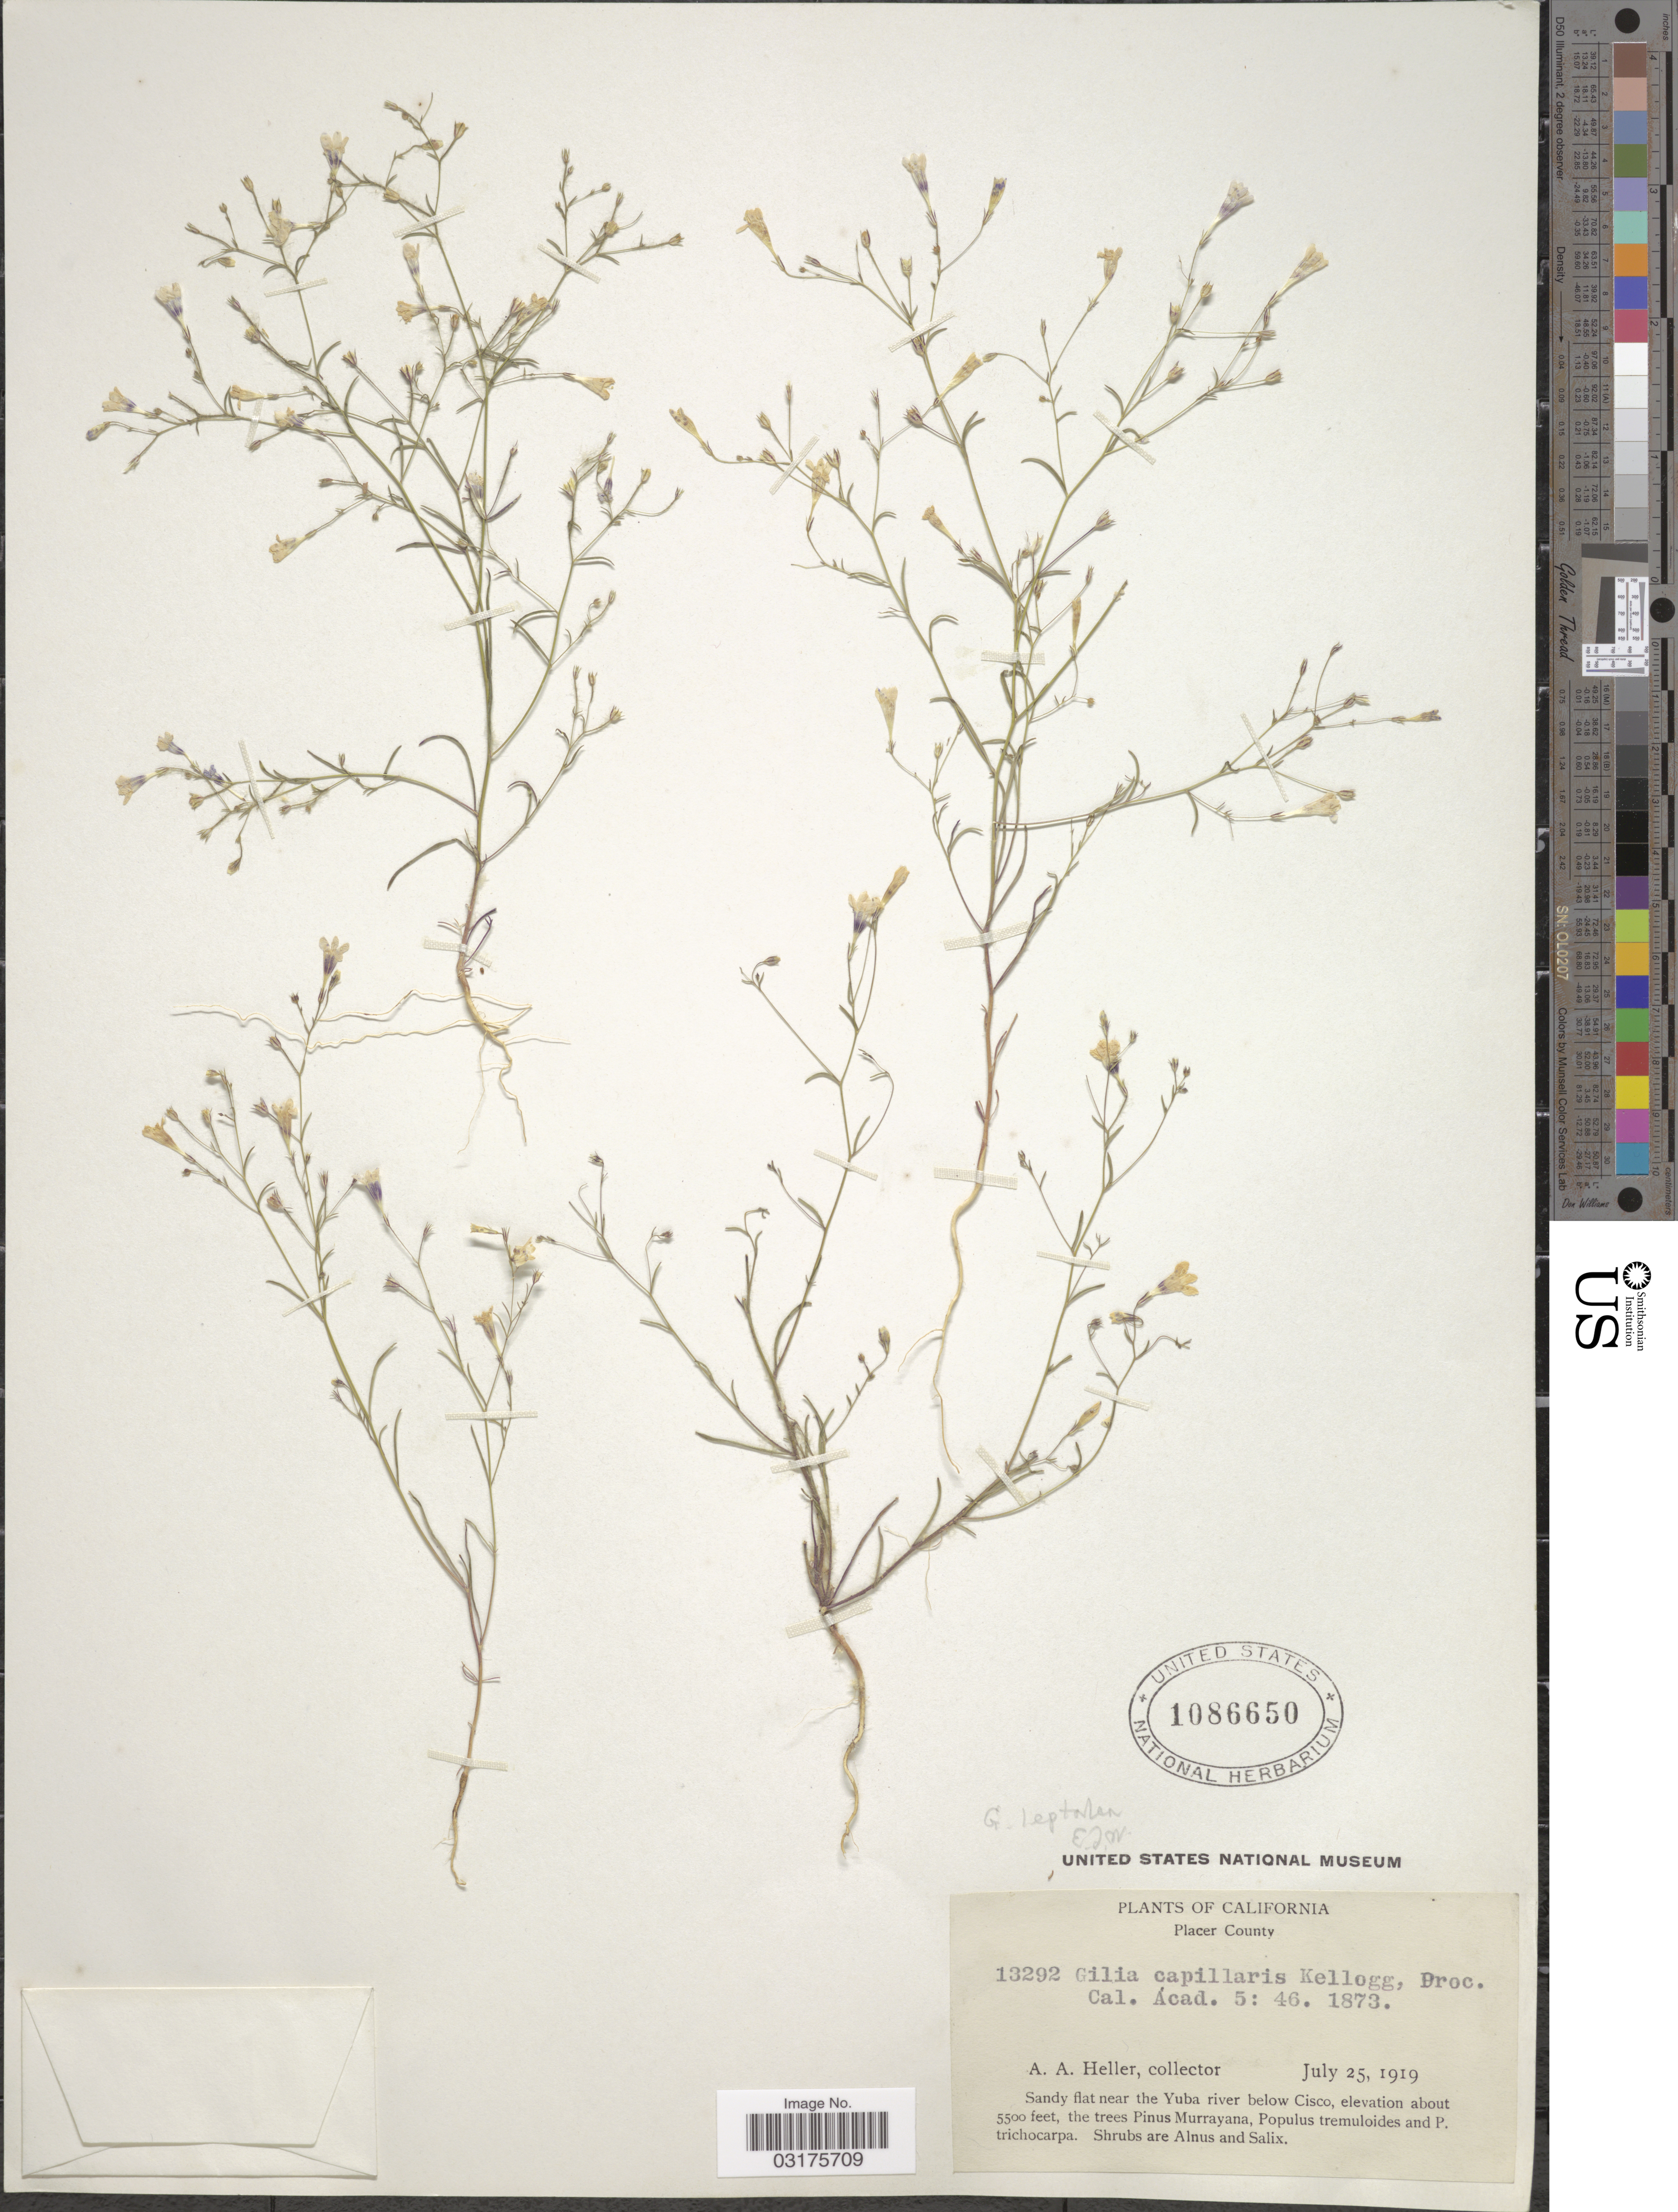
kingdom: Plantae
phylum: Tracheophyta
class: Magnoliopsida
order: Ericales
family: Polemoniaceae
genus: Navarretia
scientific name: Navarretia leptalea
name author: (A. Gray) L.A. Johnson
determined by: Strong, Mark T., (BOT), Smithsonian Institution - National Museum of Natural History (UNITED STATES)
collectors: A. A. Heller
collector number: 13292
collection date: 1919-07-25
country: United States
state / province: California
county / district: Placer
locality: Placer County. Sandy flat near the Yuba river below Cisco.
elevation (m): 1676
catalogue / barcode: US 1086650